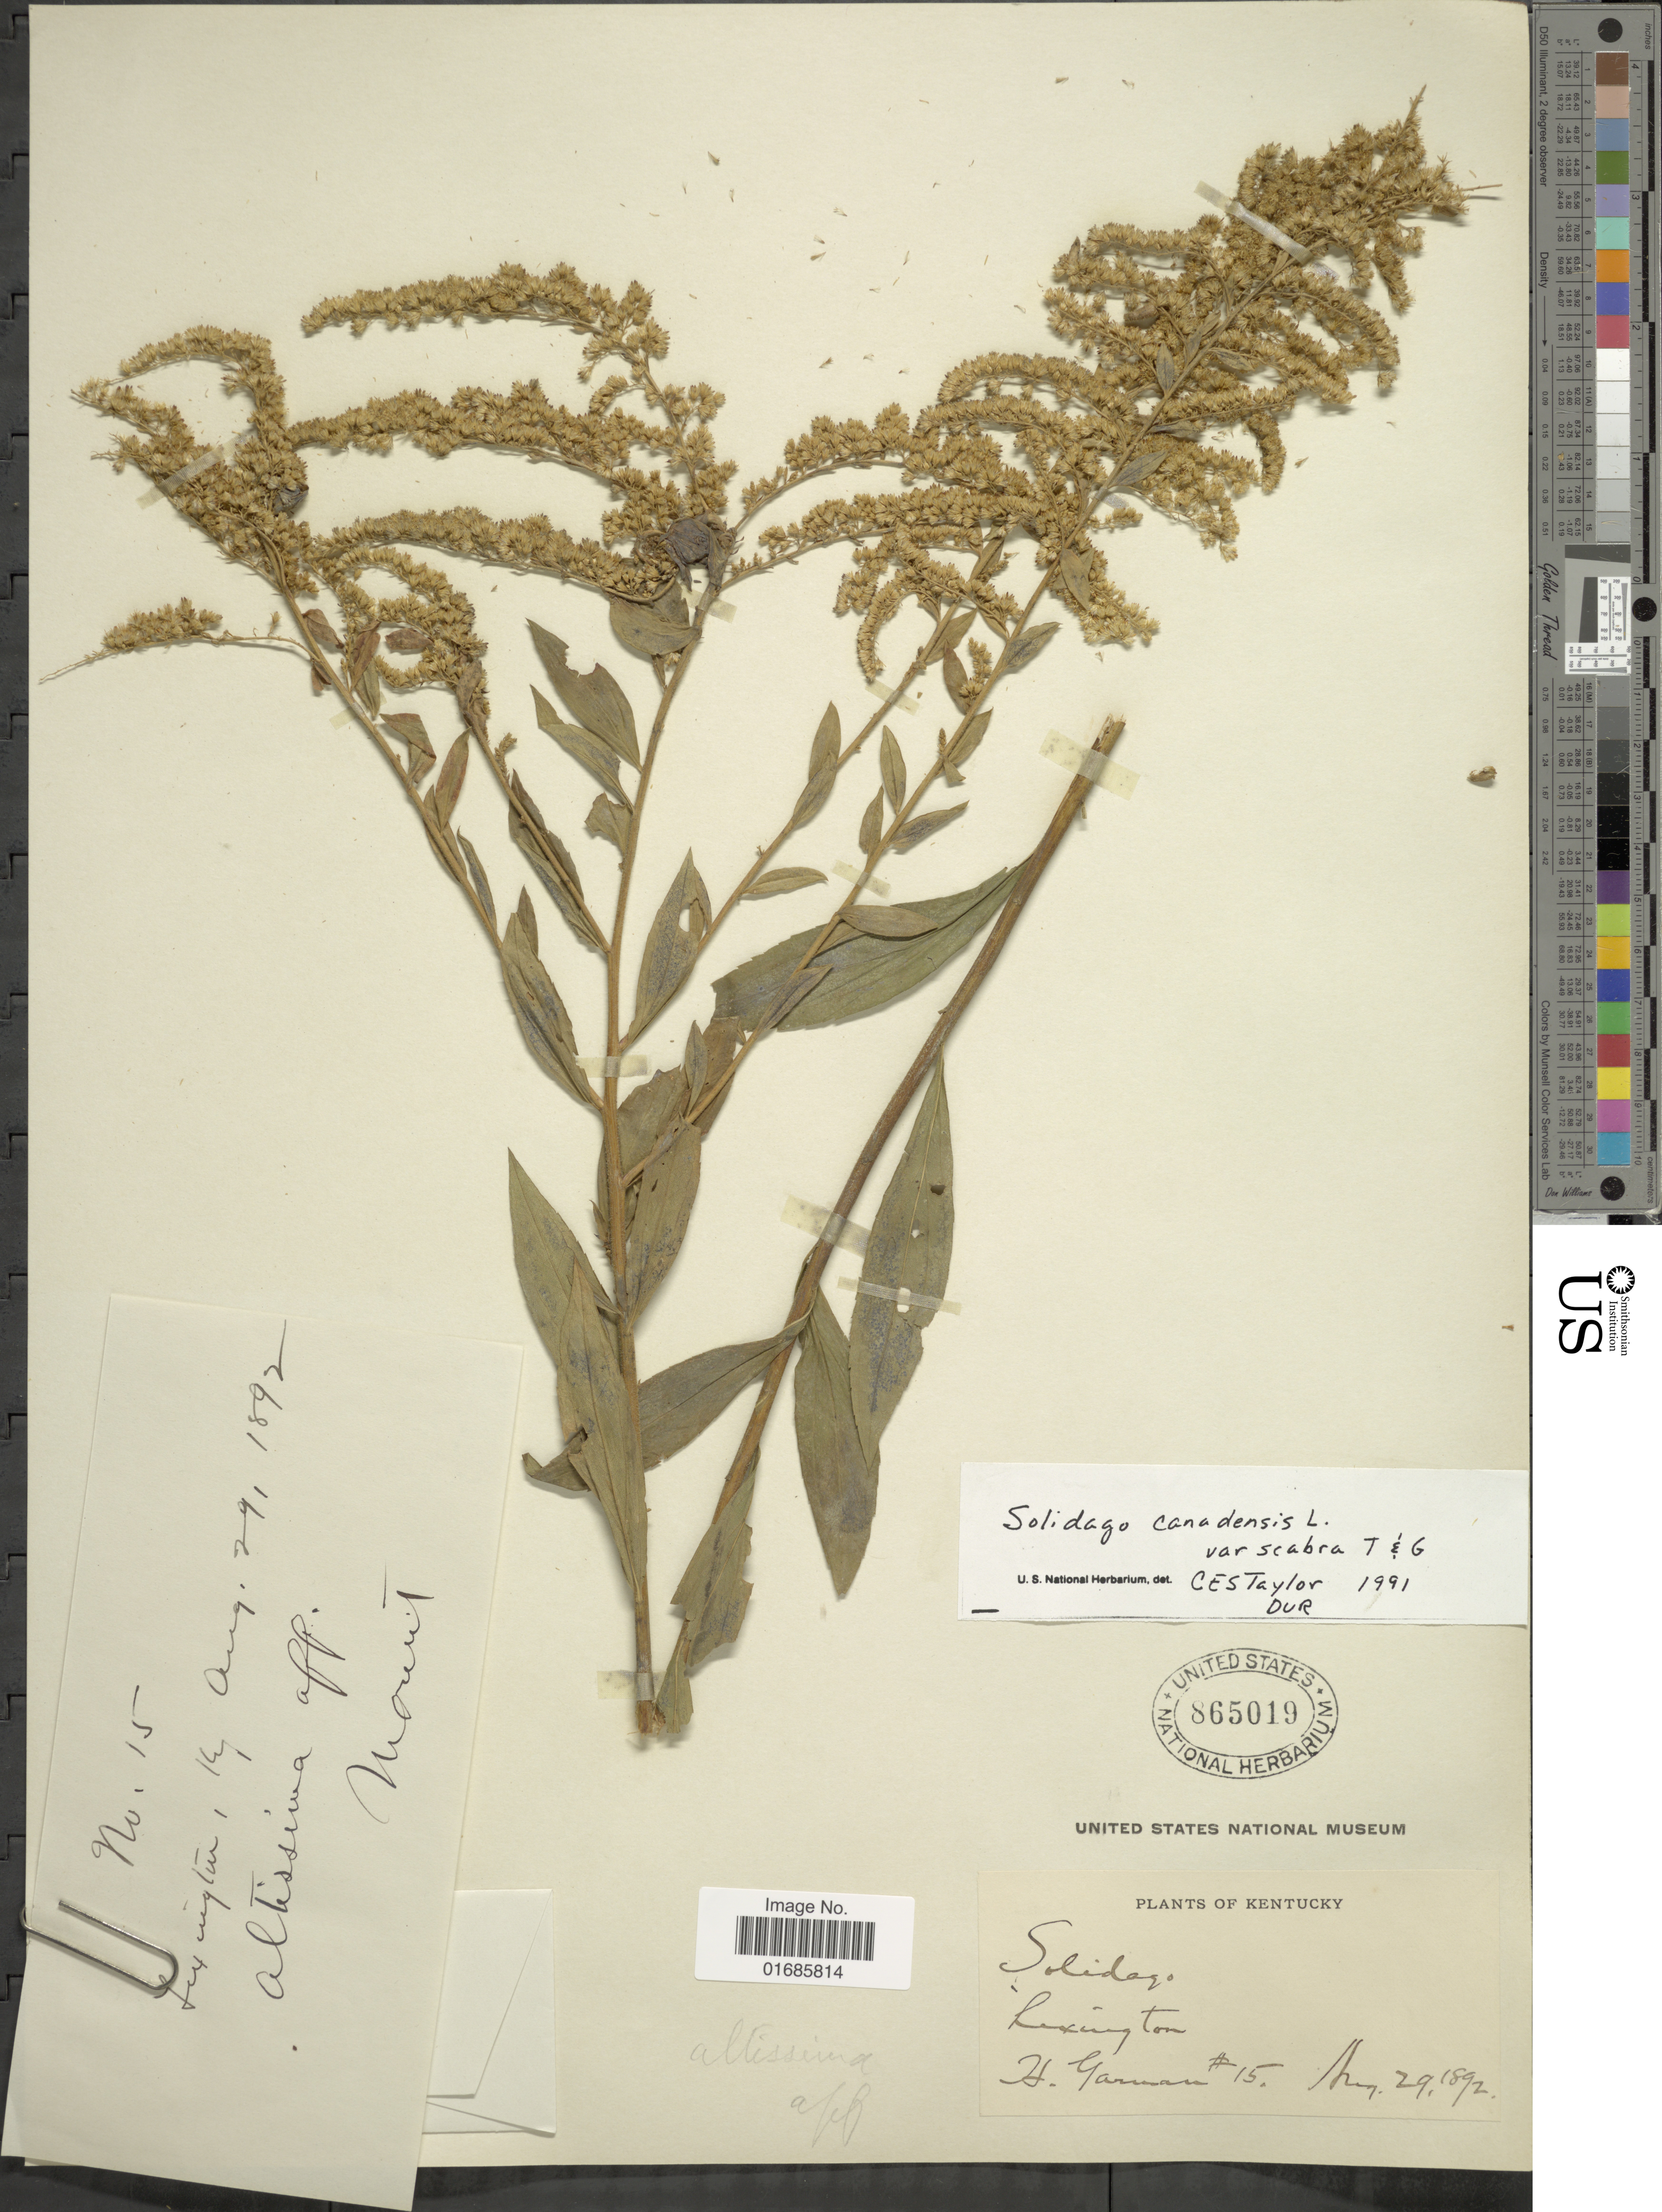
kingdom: Plantae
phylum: Tracheophyta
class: Magnoliopsida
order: Asterales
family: Asteraceae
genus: Solidago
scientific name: Solidago canadensis var. scabra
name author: (Muhl. ex Willd.) Torr. & A. Gray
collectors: H. Garman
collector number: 15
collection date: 1892-08-29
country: United States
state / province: Kentucky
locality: Lexington.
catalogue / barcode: US 865019